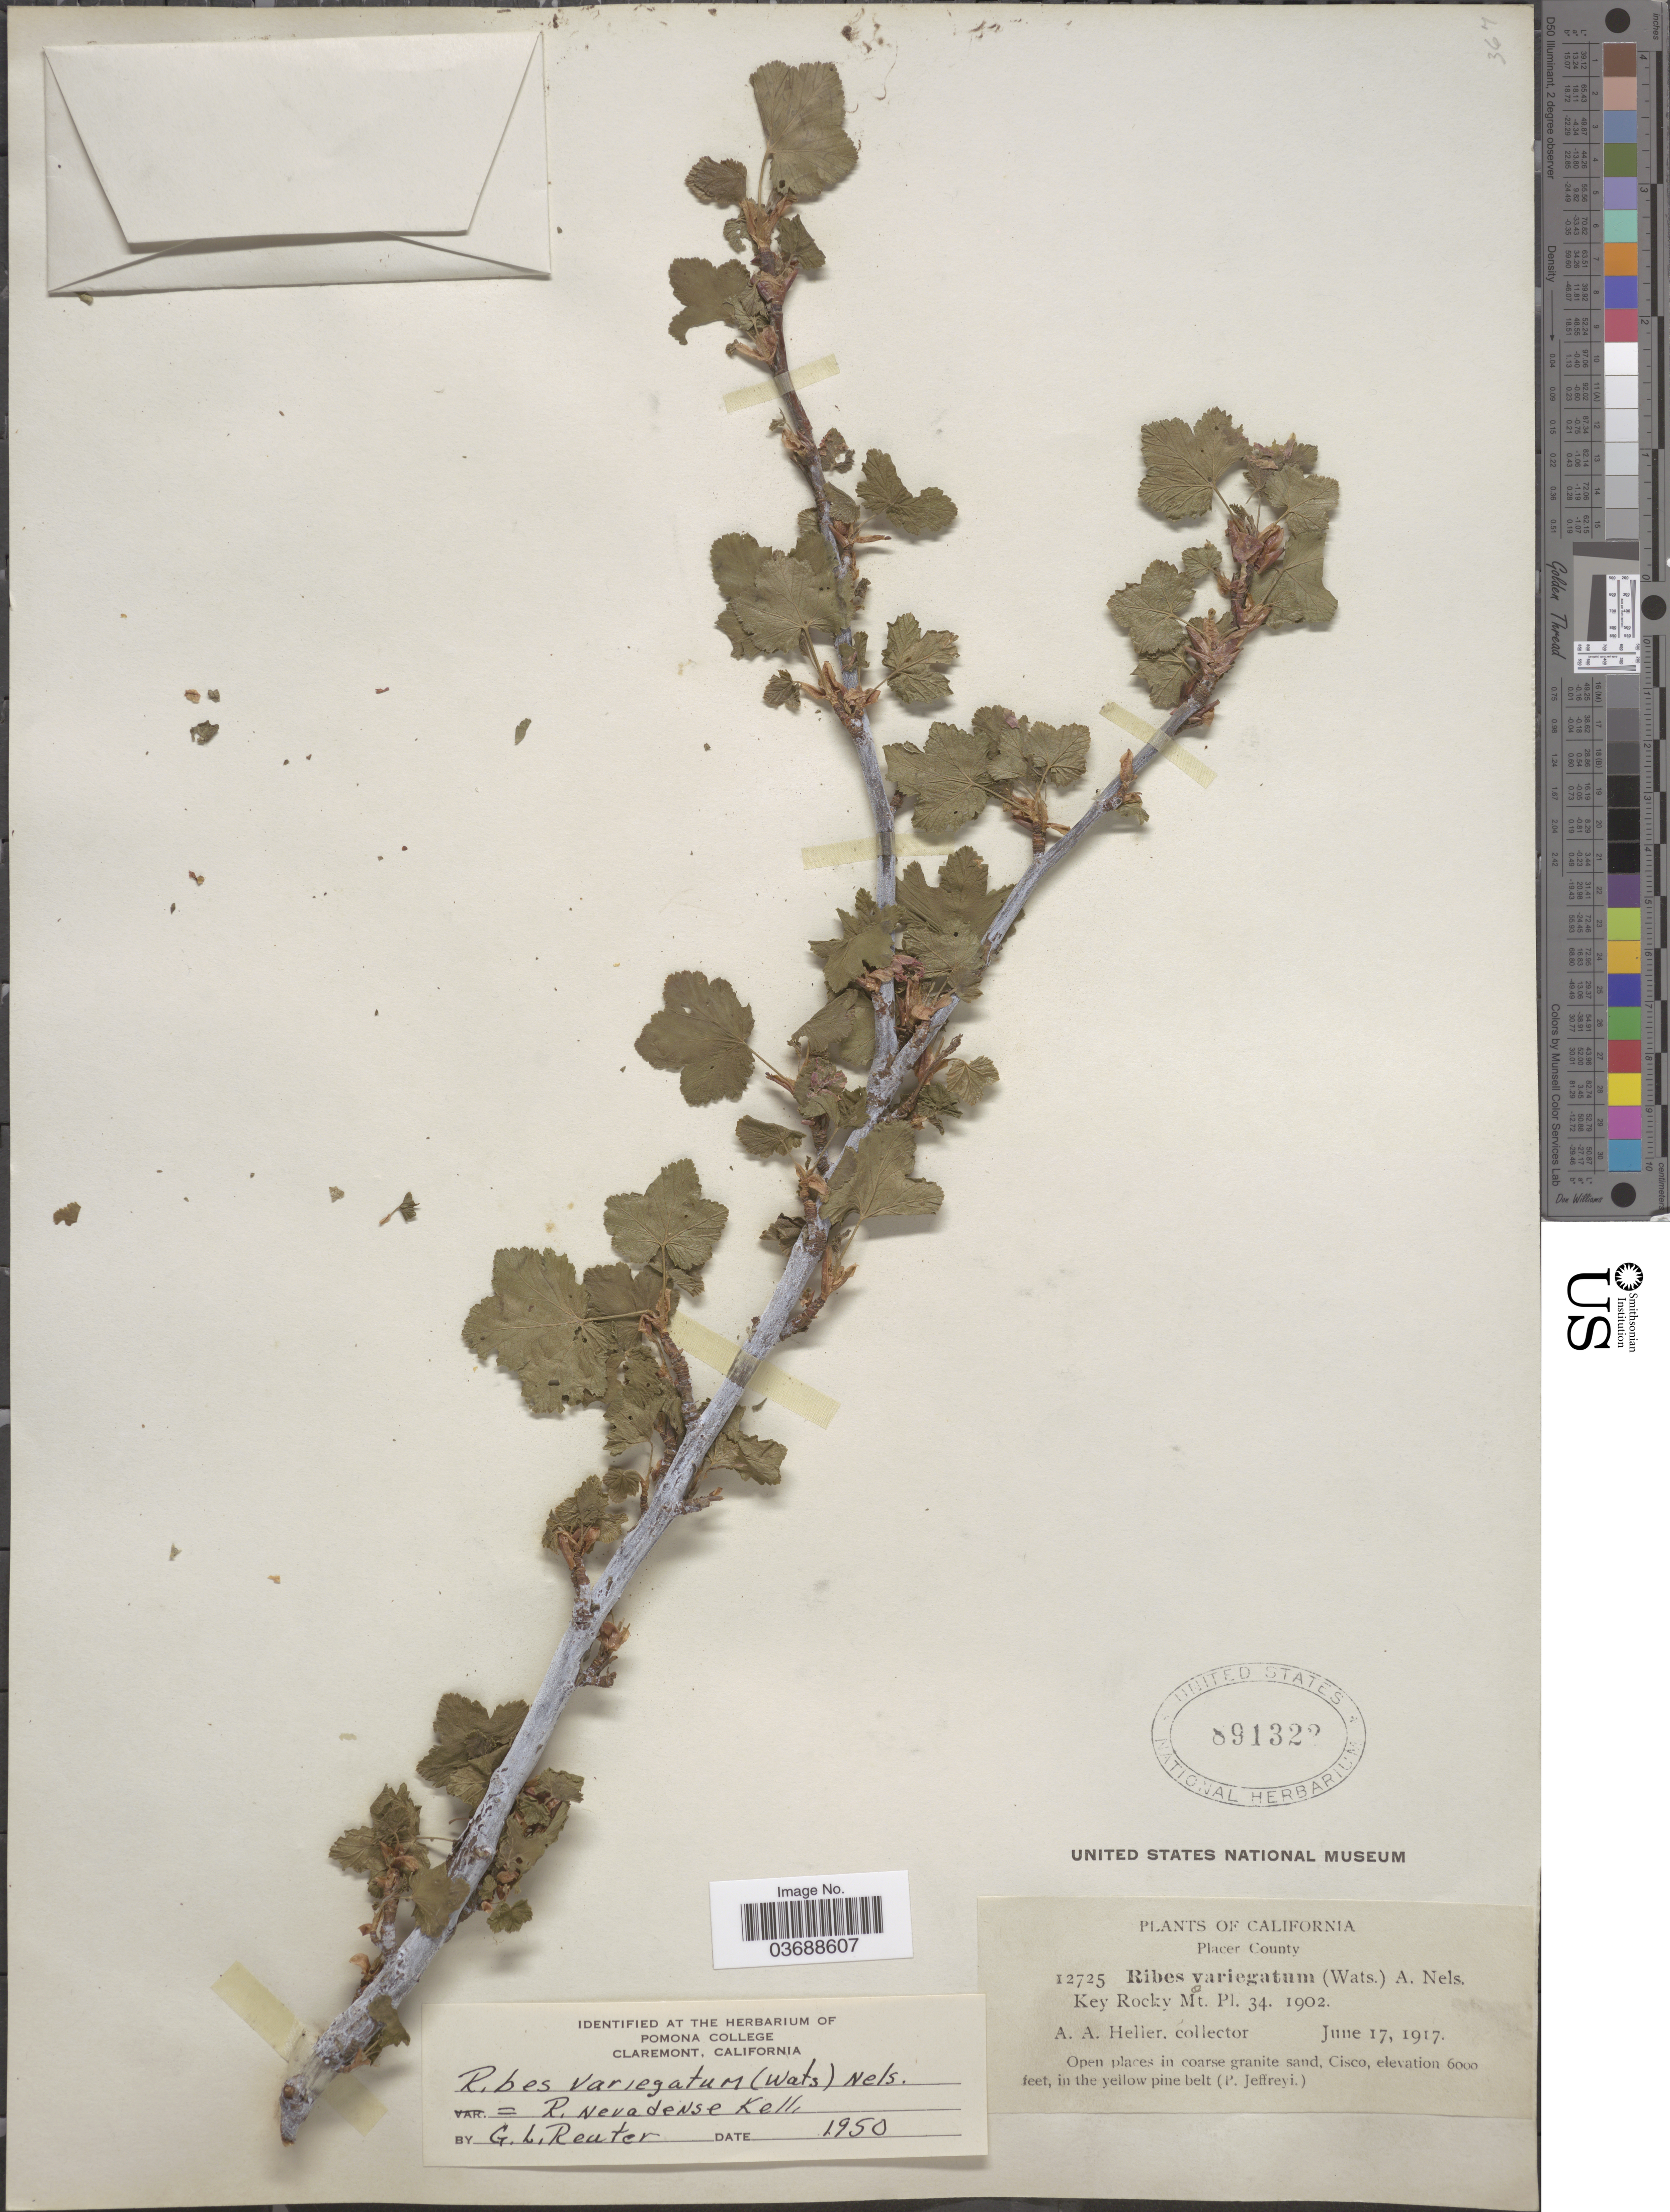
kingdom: Plantae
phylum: Tracheophyta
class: Magnoliopsida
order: Saxifragales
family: Grossulariaceae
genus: Ribes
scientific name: Ribes nevadense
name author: Kellogg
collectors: A. A. Heller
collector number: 12725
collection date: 1917-06-17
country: United States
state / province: California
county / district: Placer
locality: Placer County. Open places in coarse granite sand, Cisco.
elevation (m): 1829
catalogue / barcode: US 891322